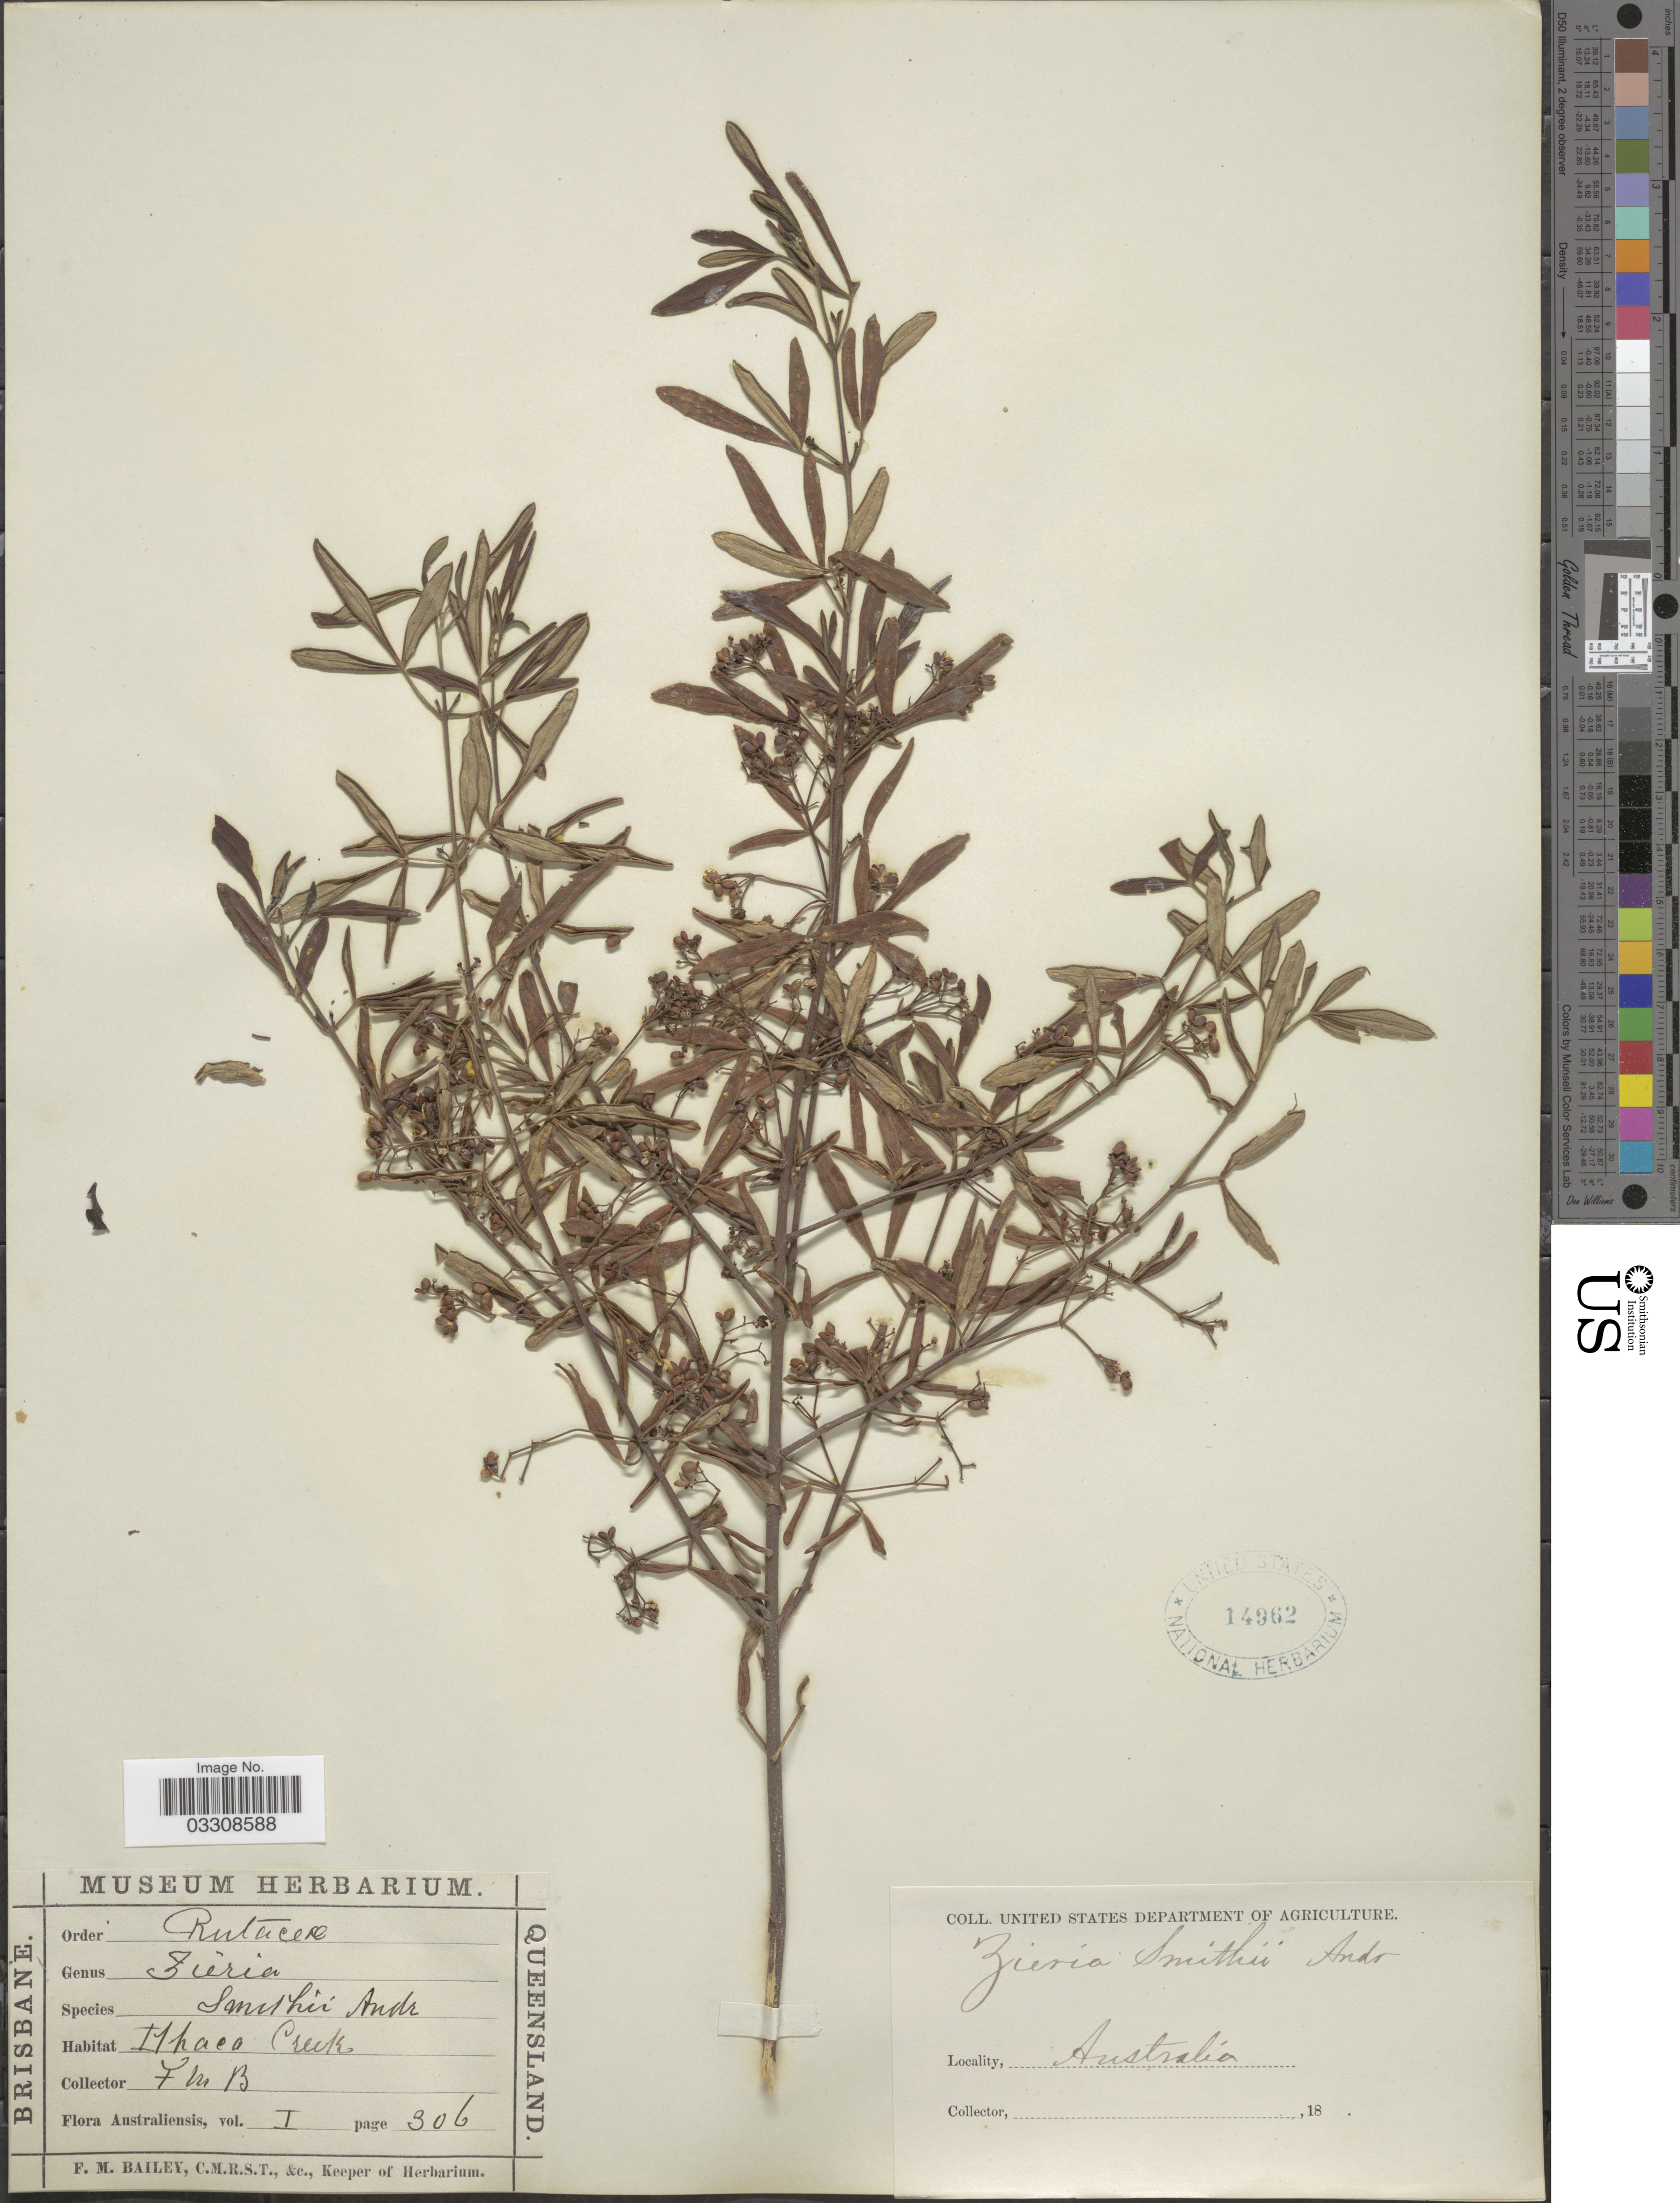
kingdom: Plantae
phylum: Tracheophyta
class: Magnoliopsida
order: Sapindales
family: Rutaceae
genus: Zieria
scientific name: Zieria smithii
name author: Jacks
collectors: F. M. Bailey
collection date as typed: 18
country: Australia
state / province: Queensland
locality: Brisbane. Ithaca Creek.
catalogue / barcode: US 14962